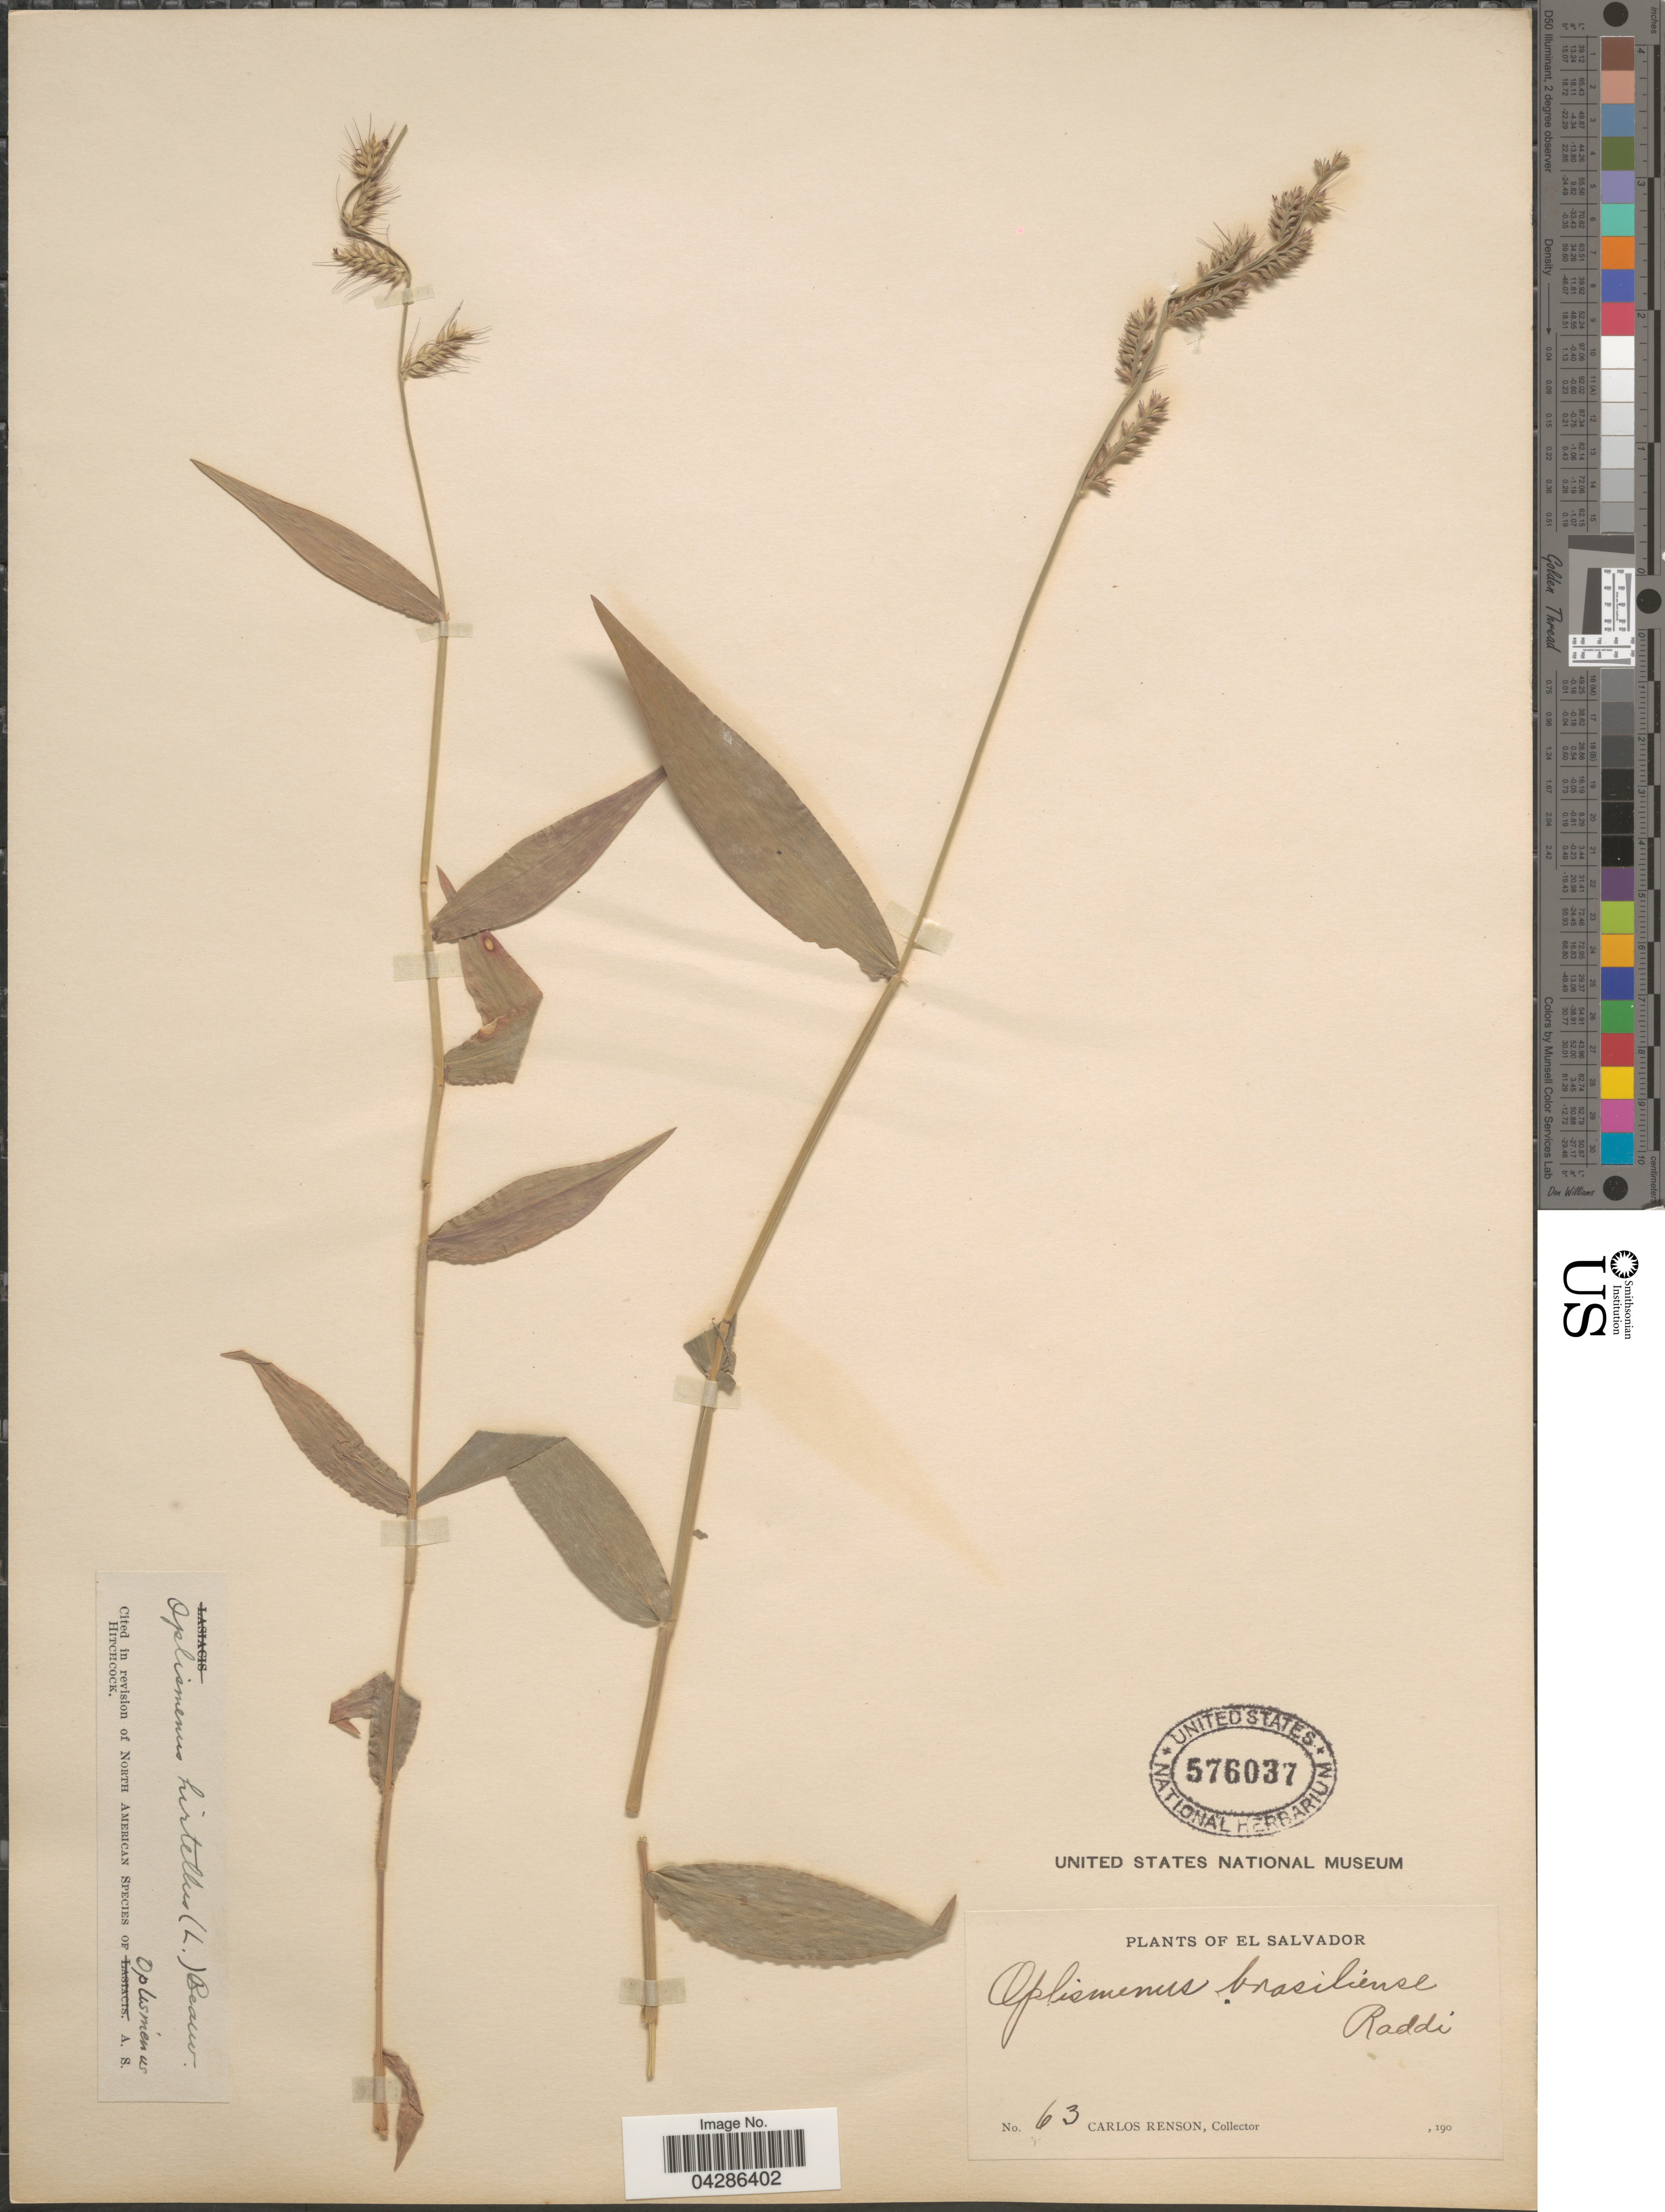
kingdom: Plantae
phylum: Tracheophyta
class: Liliopsida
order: Poales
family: Poaceae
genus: Oplismenus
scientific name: Oplismenus hirtellus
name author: (L.) P. Beauv.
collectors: C. Renson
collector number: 63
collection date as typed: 190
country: El Salvador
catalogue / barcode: US 576037